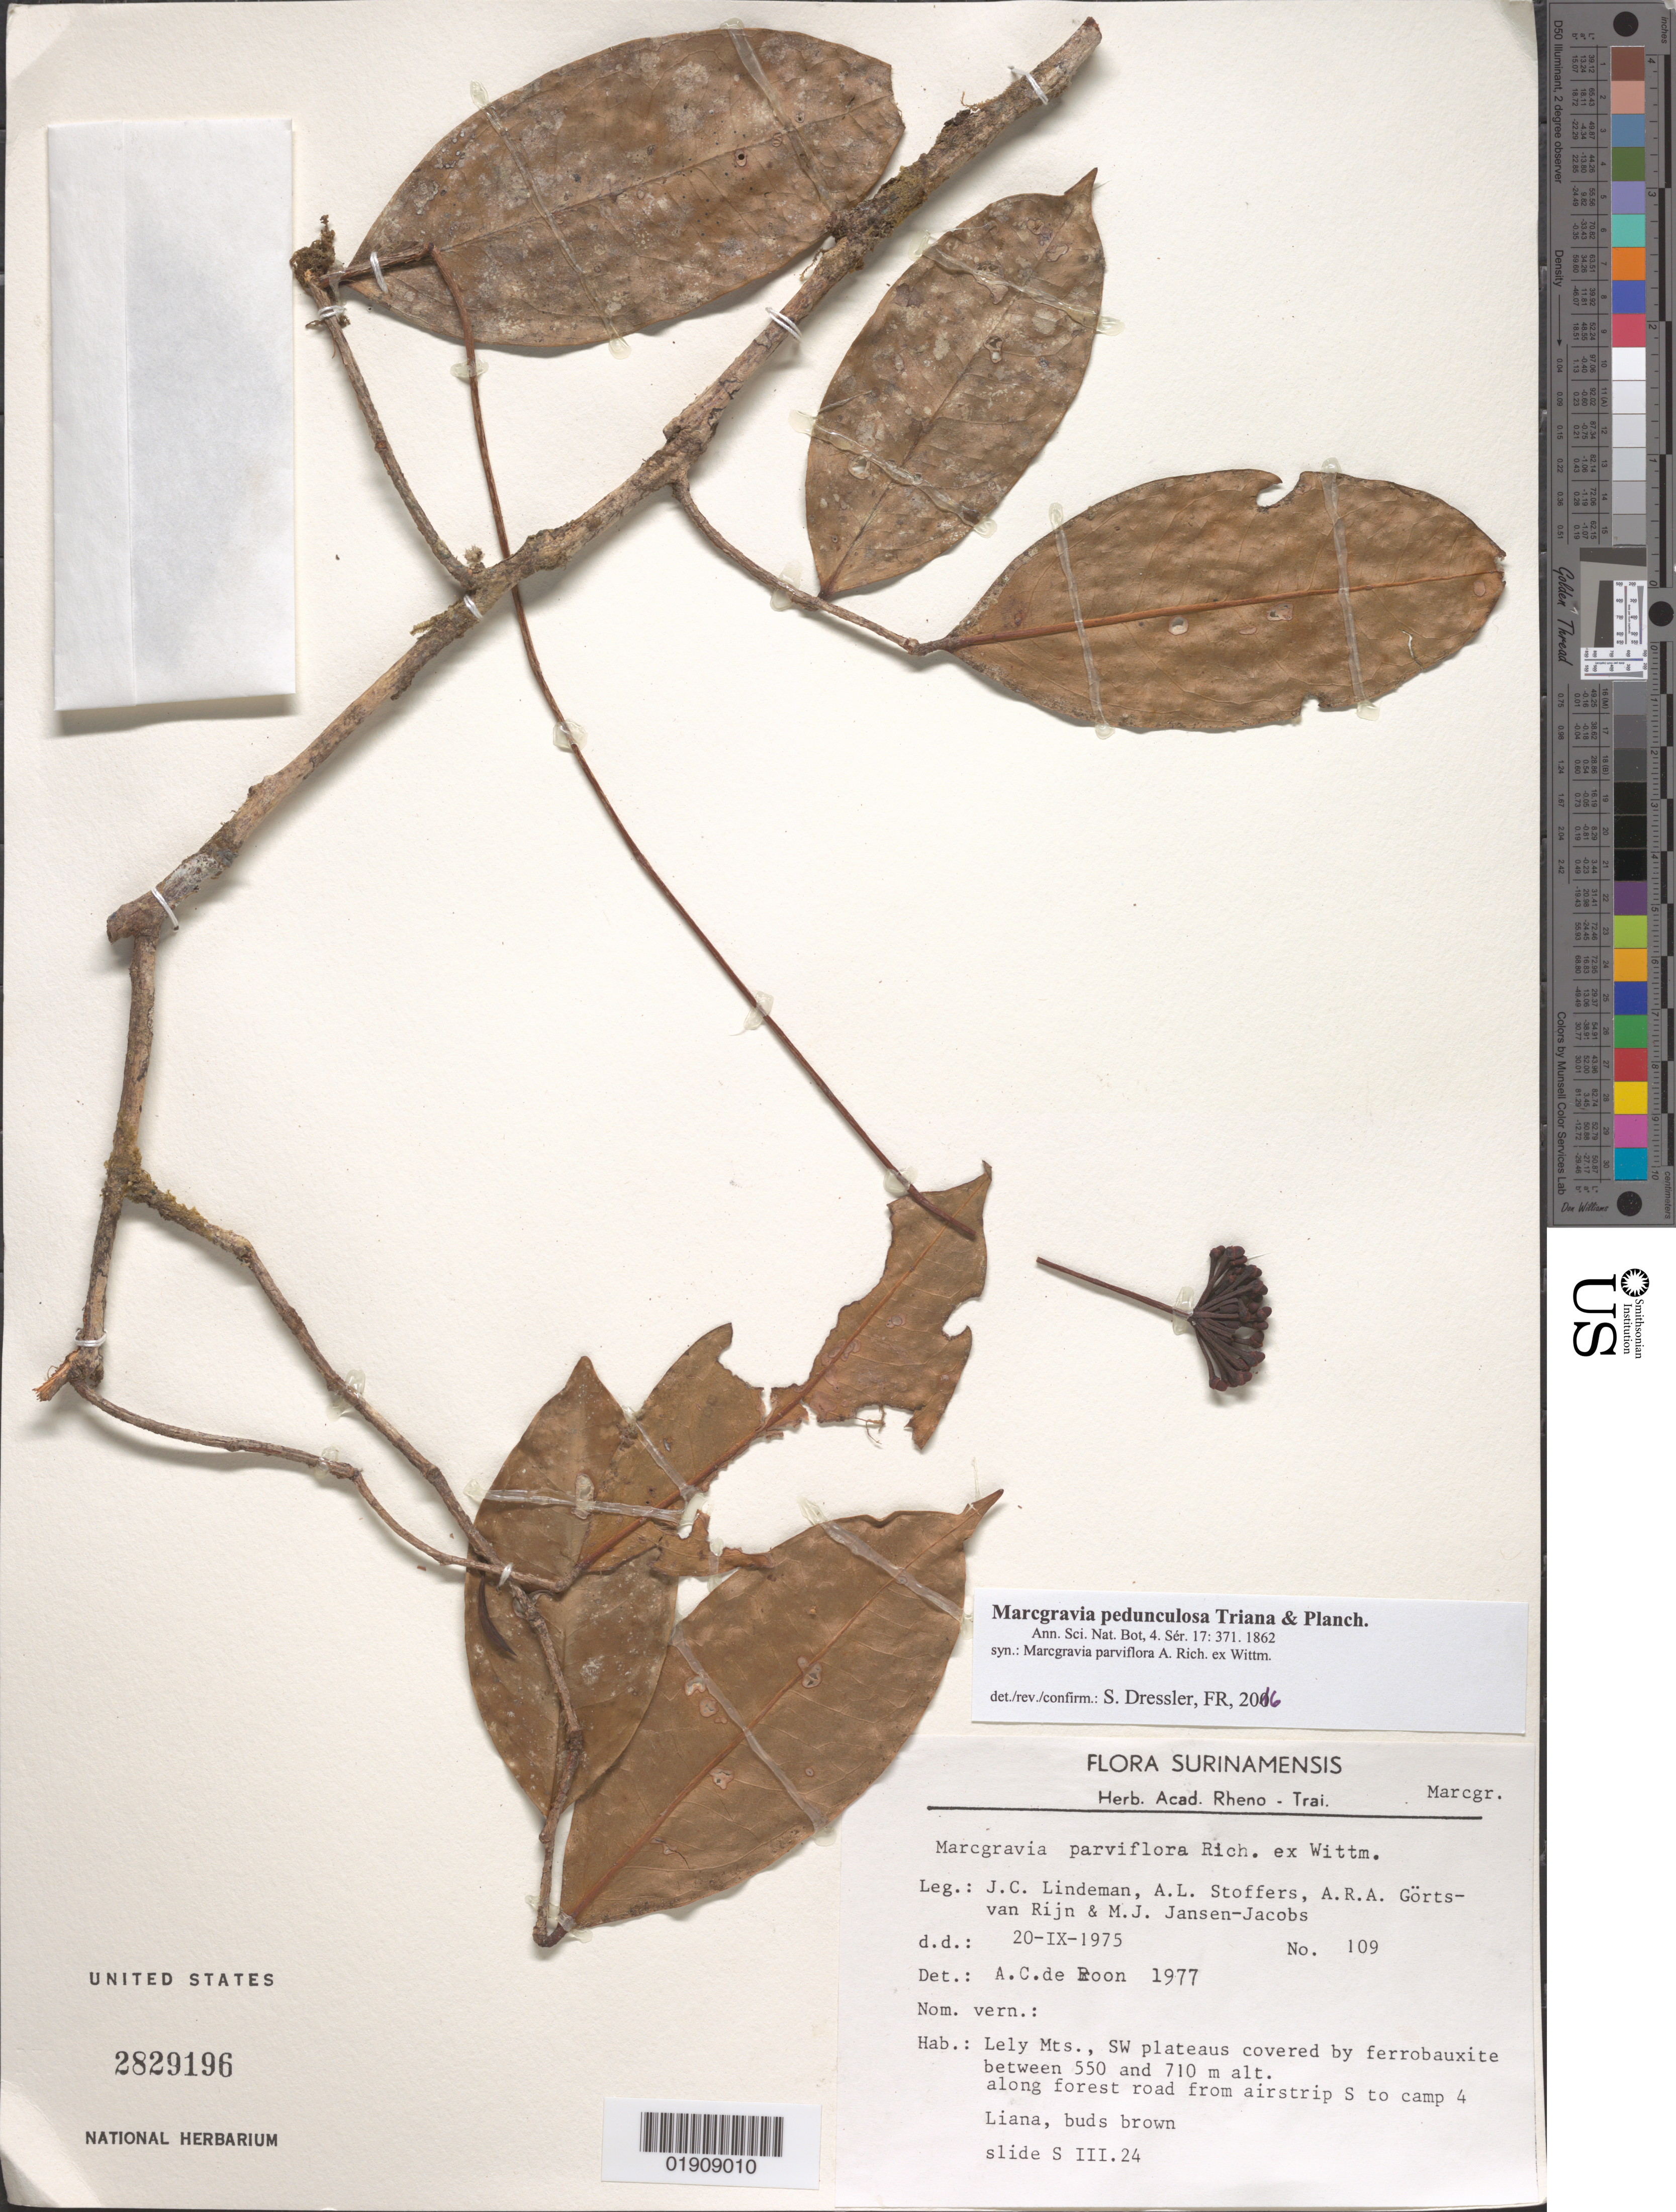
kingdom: Plantae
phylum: Tracheophyta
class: Magnoliopsida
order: Ericales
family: Marcgraviaceae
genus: Marcgravia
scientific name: Marcgravia pedunculosa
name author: Triana & Planch.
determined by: Dressler, S., (FR), Forschungsinstitut Und Naturmuseum Senckenberg (GERMANY)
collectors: A. de Roon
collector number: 109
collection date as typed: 20 September 1975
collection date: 1975-09-20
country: Suriname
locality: Lely Mts., SW plateaus covered by ferrobauxite, along road from airstrip S to camp 4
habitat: Along forest road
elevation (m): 550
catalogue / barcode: US 2829196